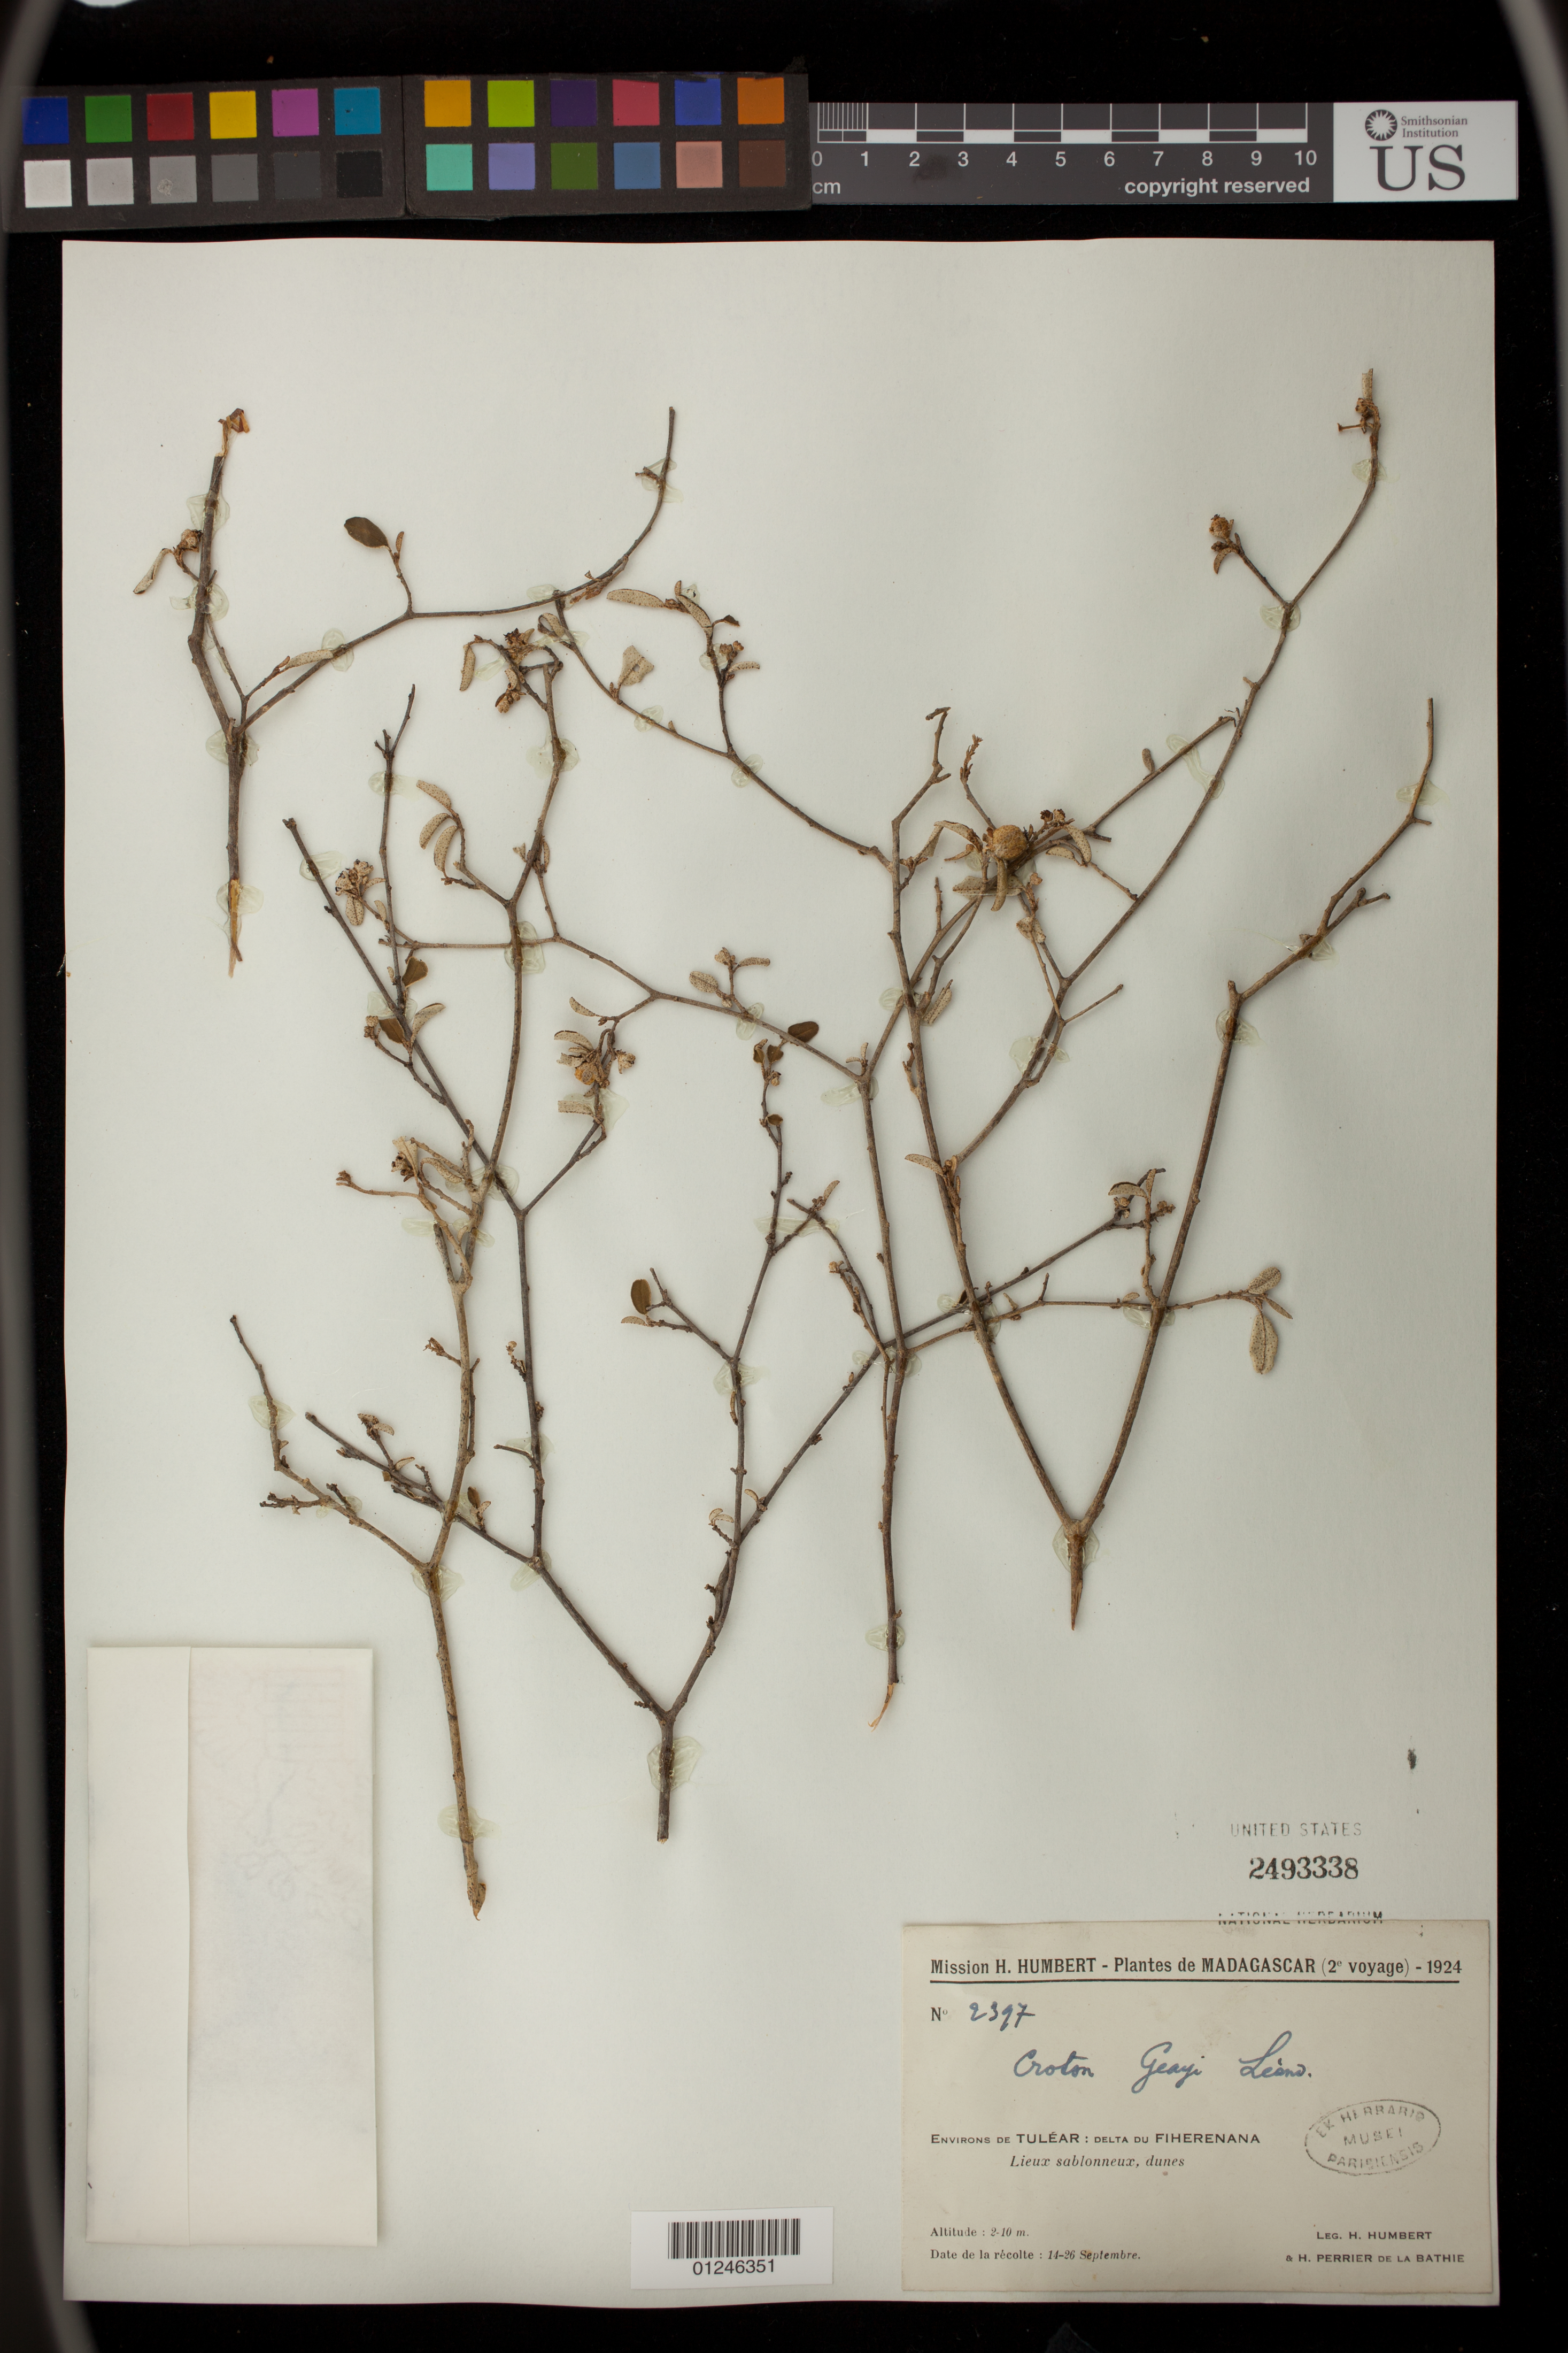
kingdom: Plantae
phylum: Tracheophyta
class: Magnoliopsida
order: Malpighiales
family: Euphorbiaceae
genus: Croton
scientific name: Croton geayi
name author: Leandri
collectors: H. Humbert & E. Perrier de la Bâthie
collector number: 2397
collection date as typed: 14 Sep 1924 to 26 Sep 1924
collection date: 1924-09-14/1924-09-26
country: Madagascar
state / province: Atsimo-Andrefana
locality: Environs de Tuléar: Delta du Fiherenana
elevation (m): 2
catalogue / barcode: US 2493338